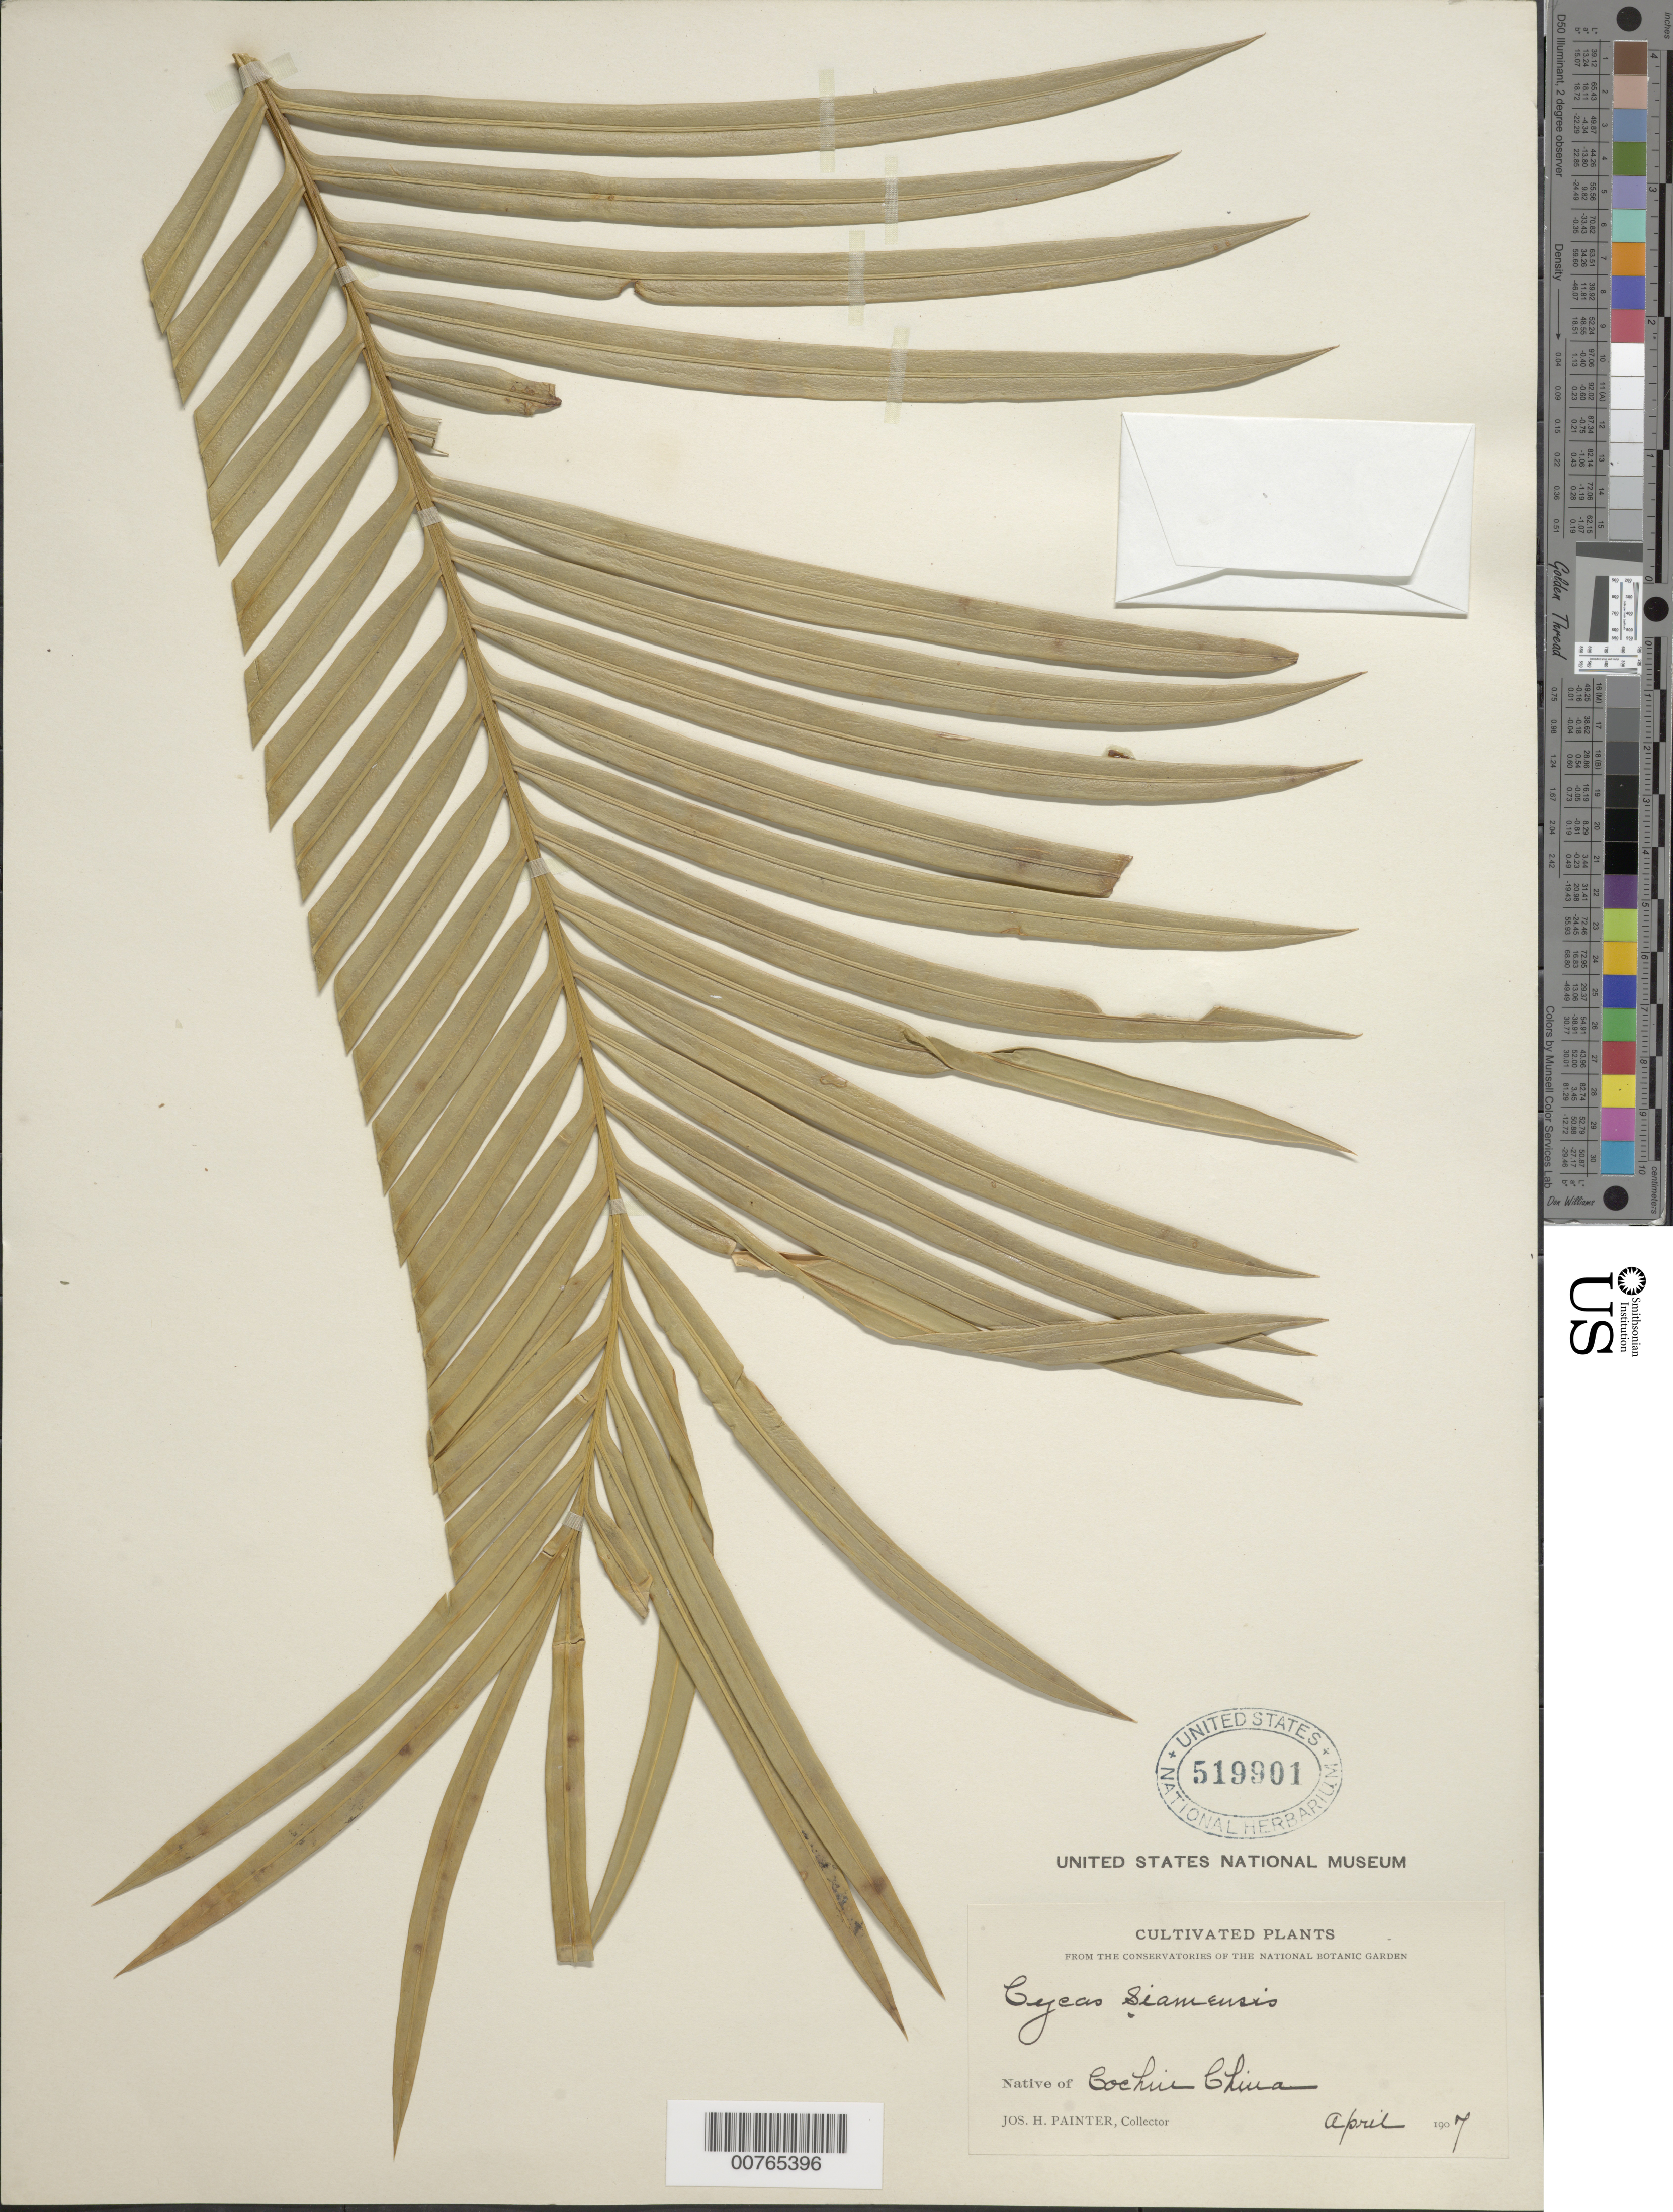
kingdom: Plantae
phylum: Tracheophyta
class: Cycadopsida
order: Cycadales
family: Cycadaceae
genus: Epicycas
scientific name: Epicycas siamensis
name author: (Miq.) de Laub.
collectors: J. H. Painter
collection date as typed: Apr 1907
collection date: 1907-04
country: Vietnam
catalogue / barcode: US 519901